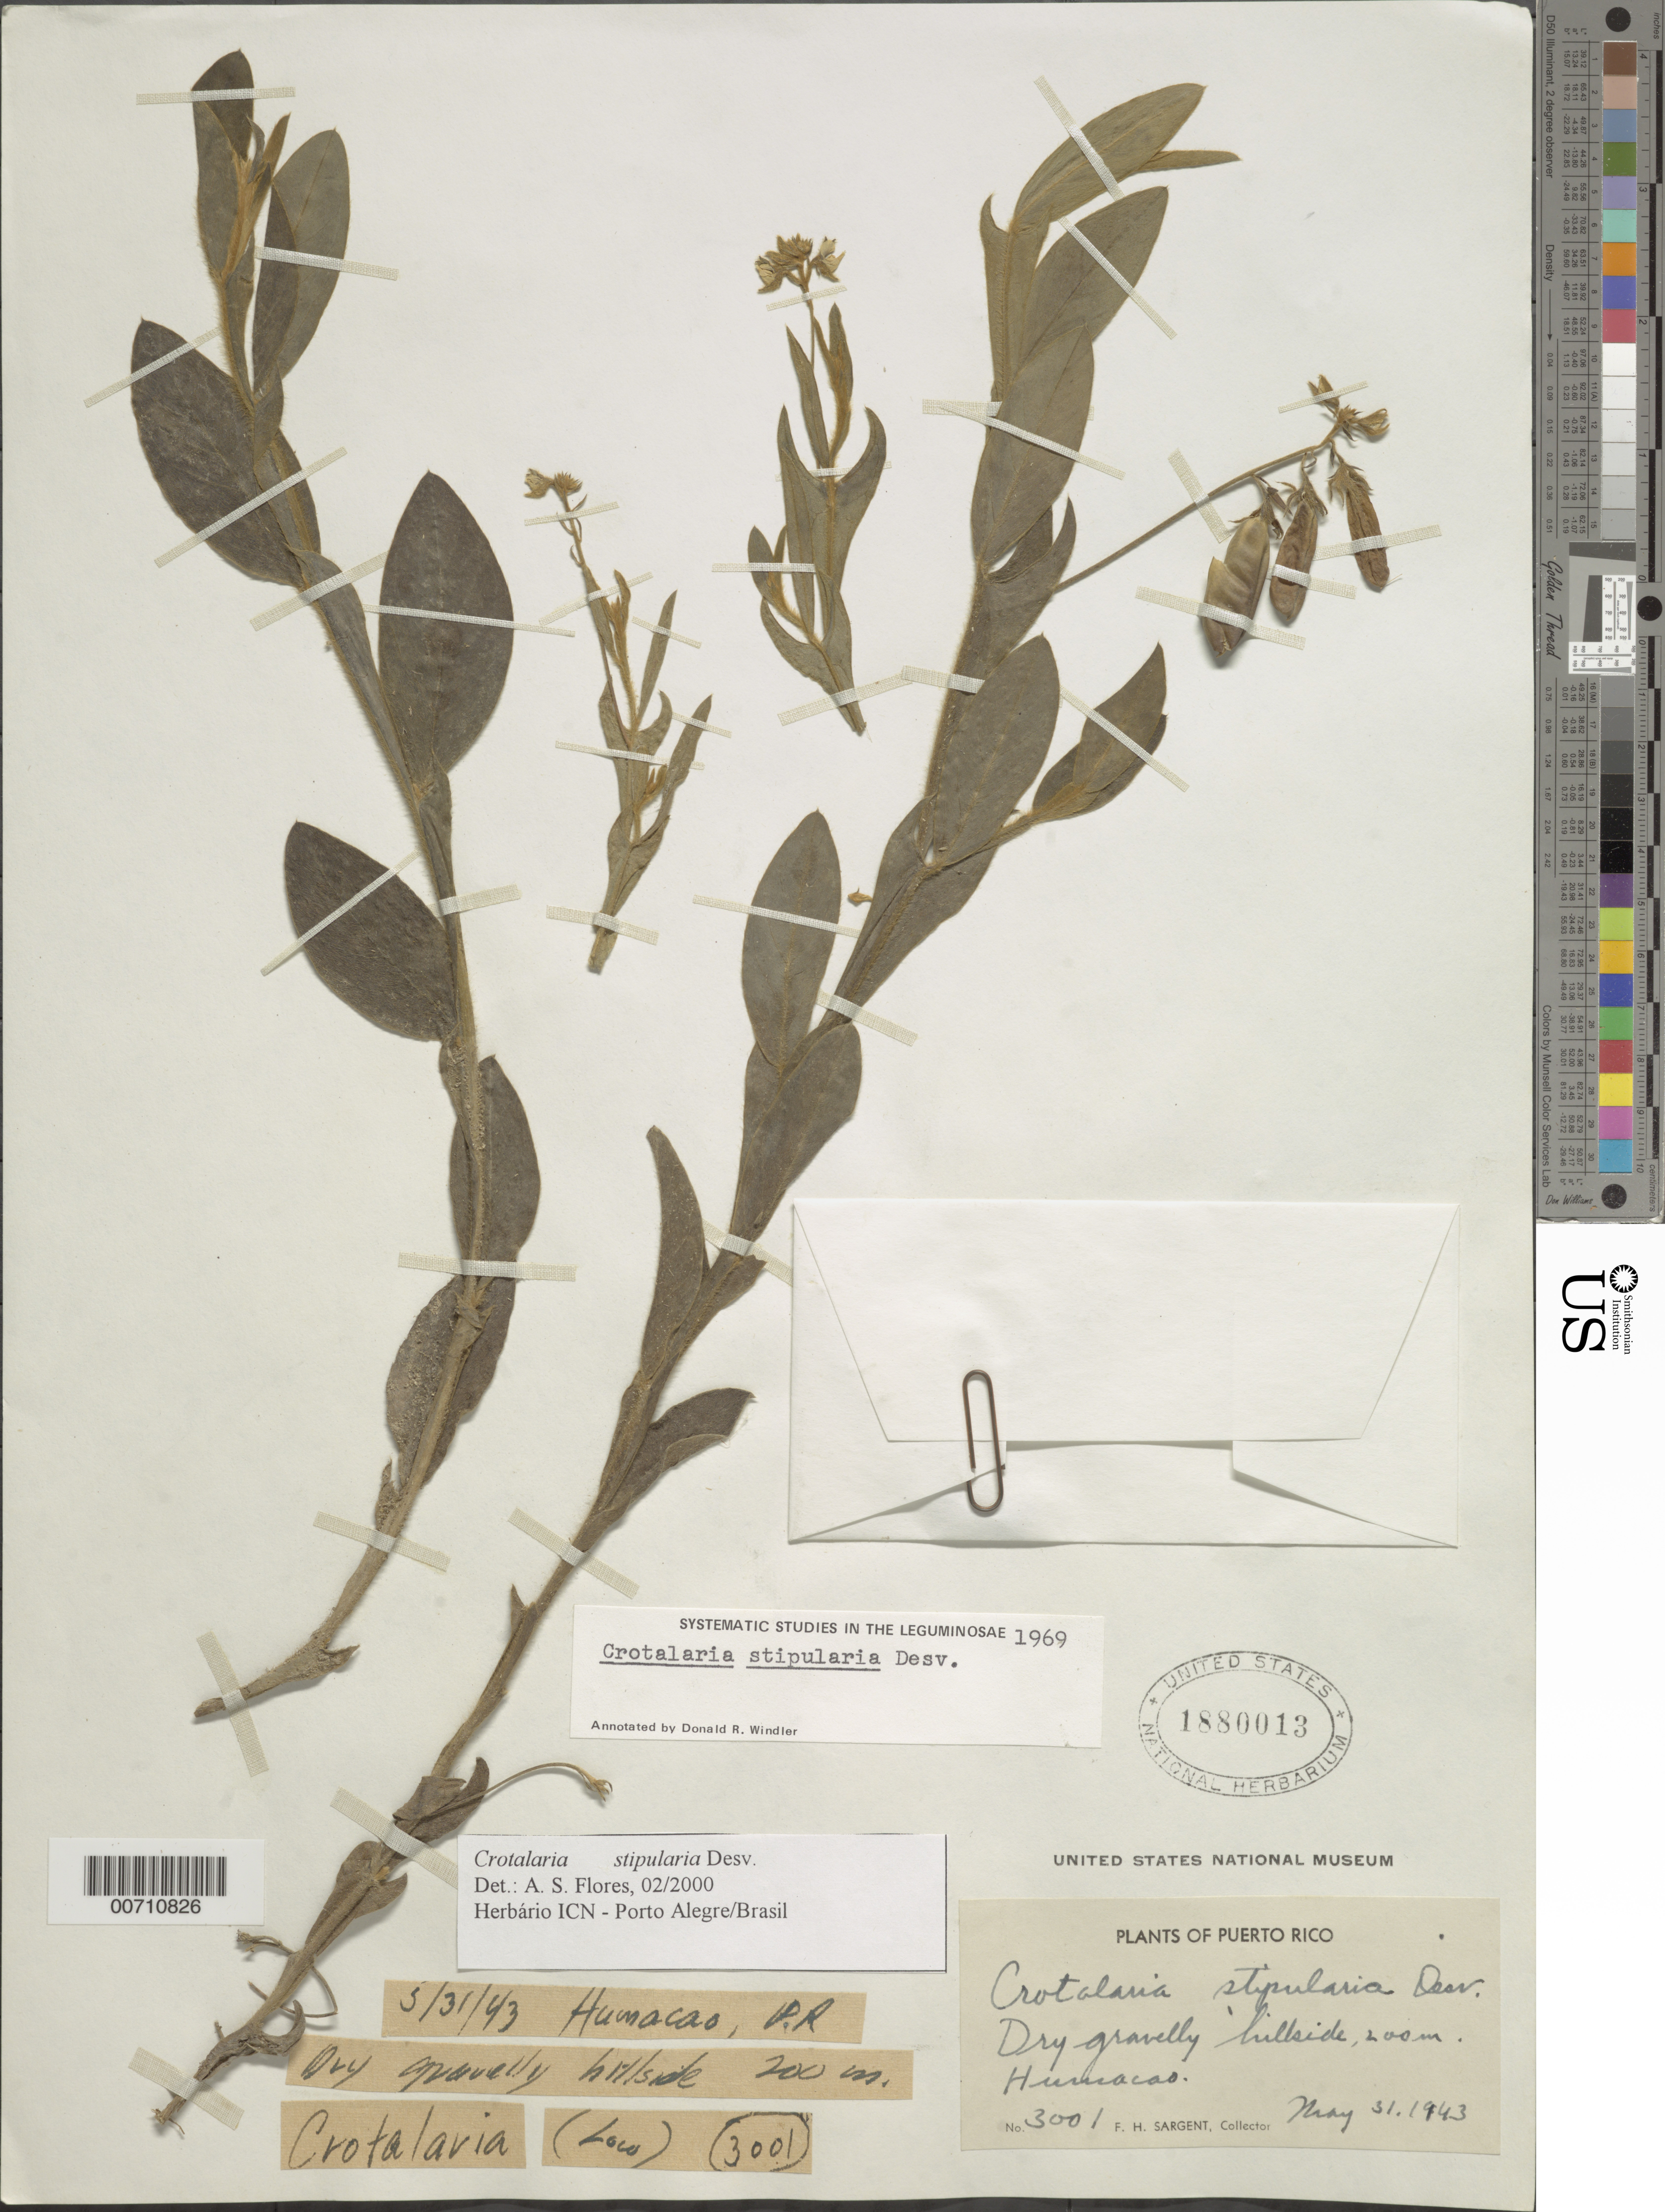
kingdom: Plantae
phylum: Tracheophyta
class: Magnoliopsida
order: Fabales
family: Fabaceae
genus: Crotalaria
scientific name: Crotalaria stipularia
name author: Desv.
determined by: Flores, A. S., (ICN), Universidade Federal do Rio Grande do Sul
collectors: F. H. Sargent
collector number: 3001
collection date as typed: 31 May 1943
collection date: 1943-05-31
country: Puerto Rico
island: Greater Antilles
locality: Humacao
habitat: Dry gravelly hillside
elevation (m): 200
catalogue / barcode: US 1880013